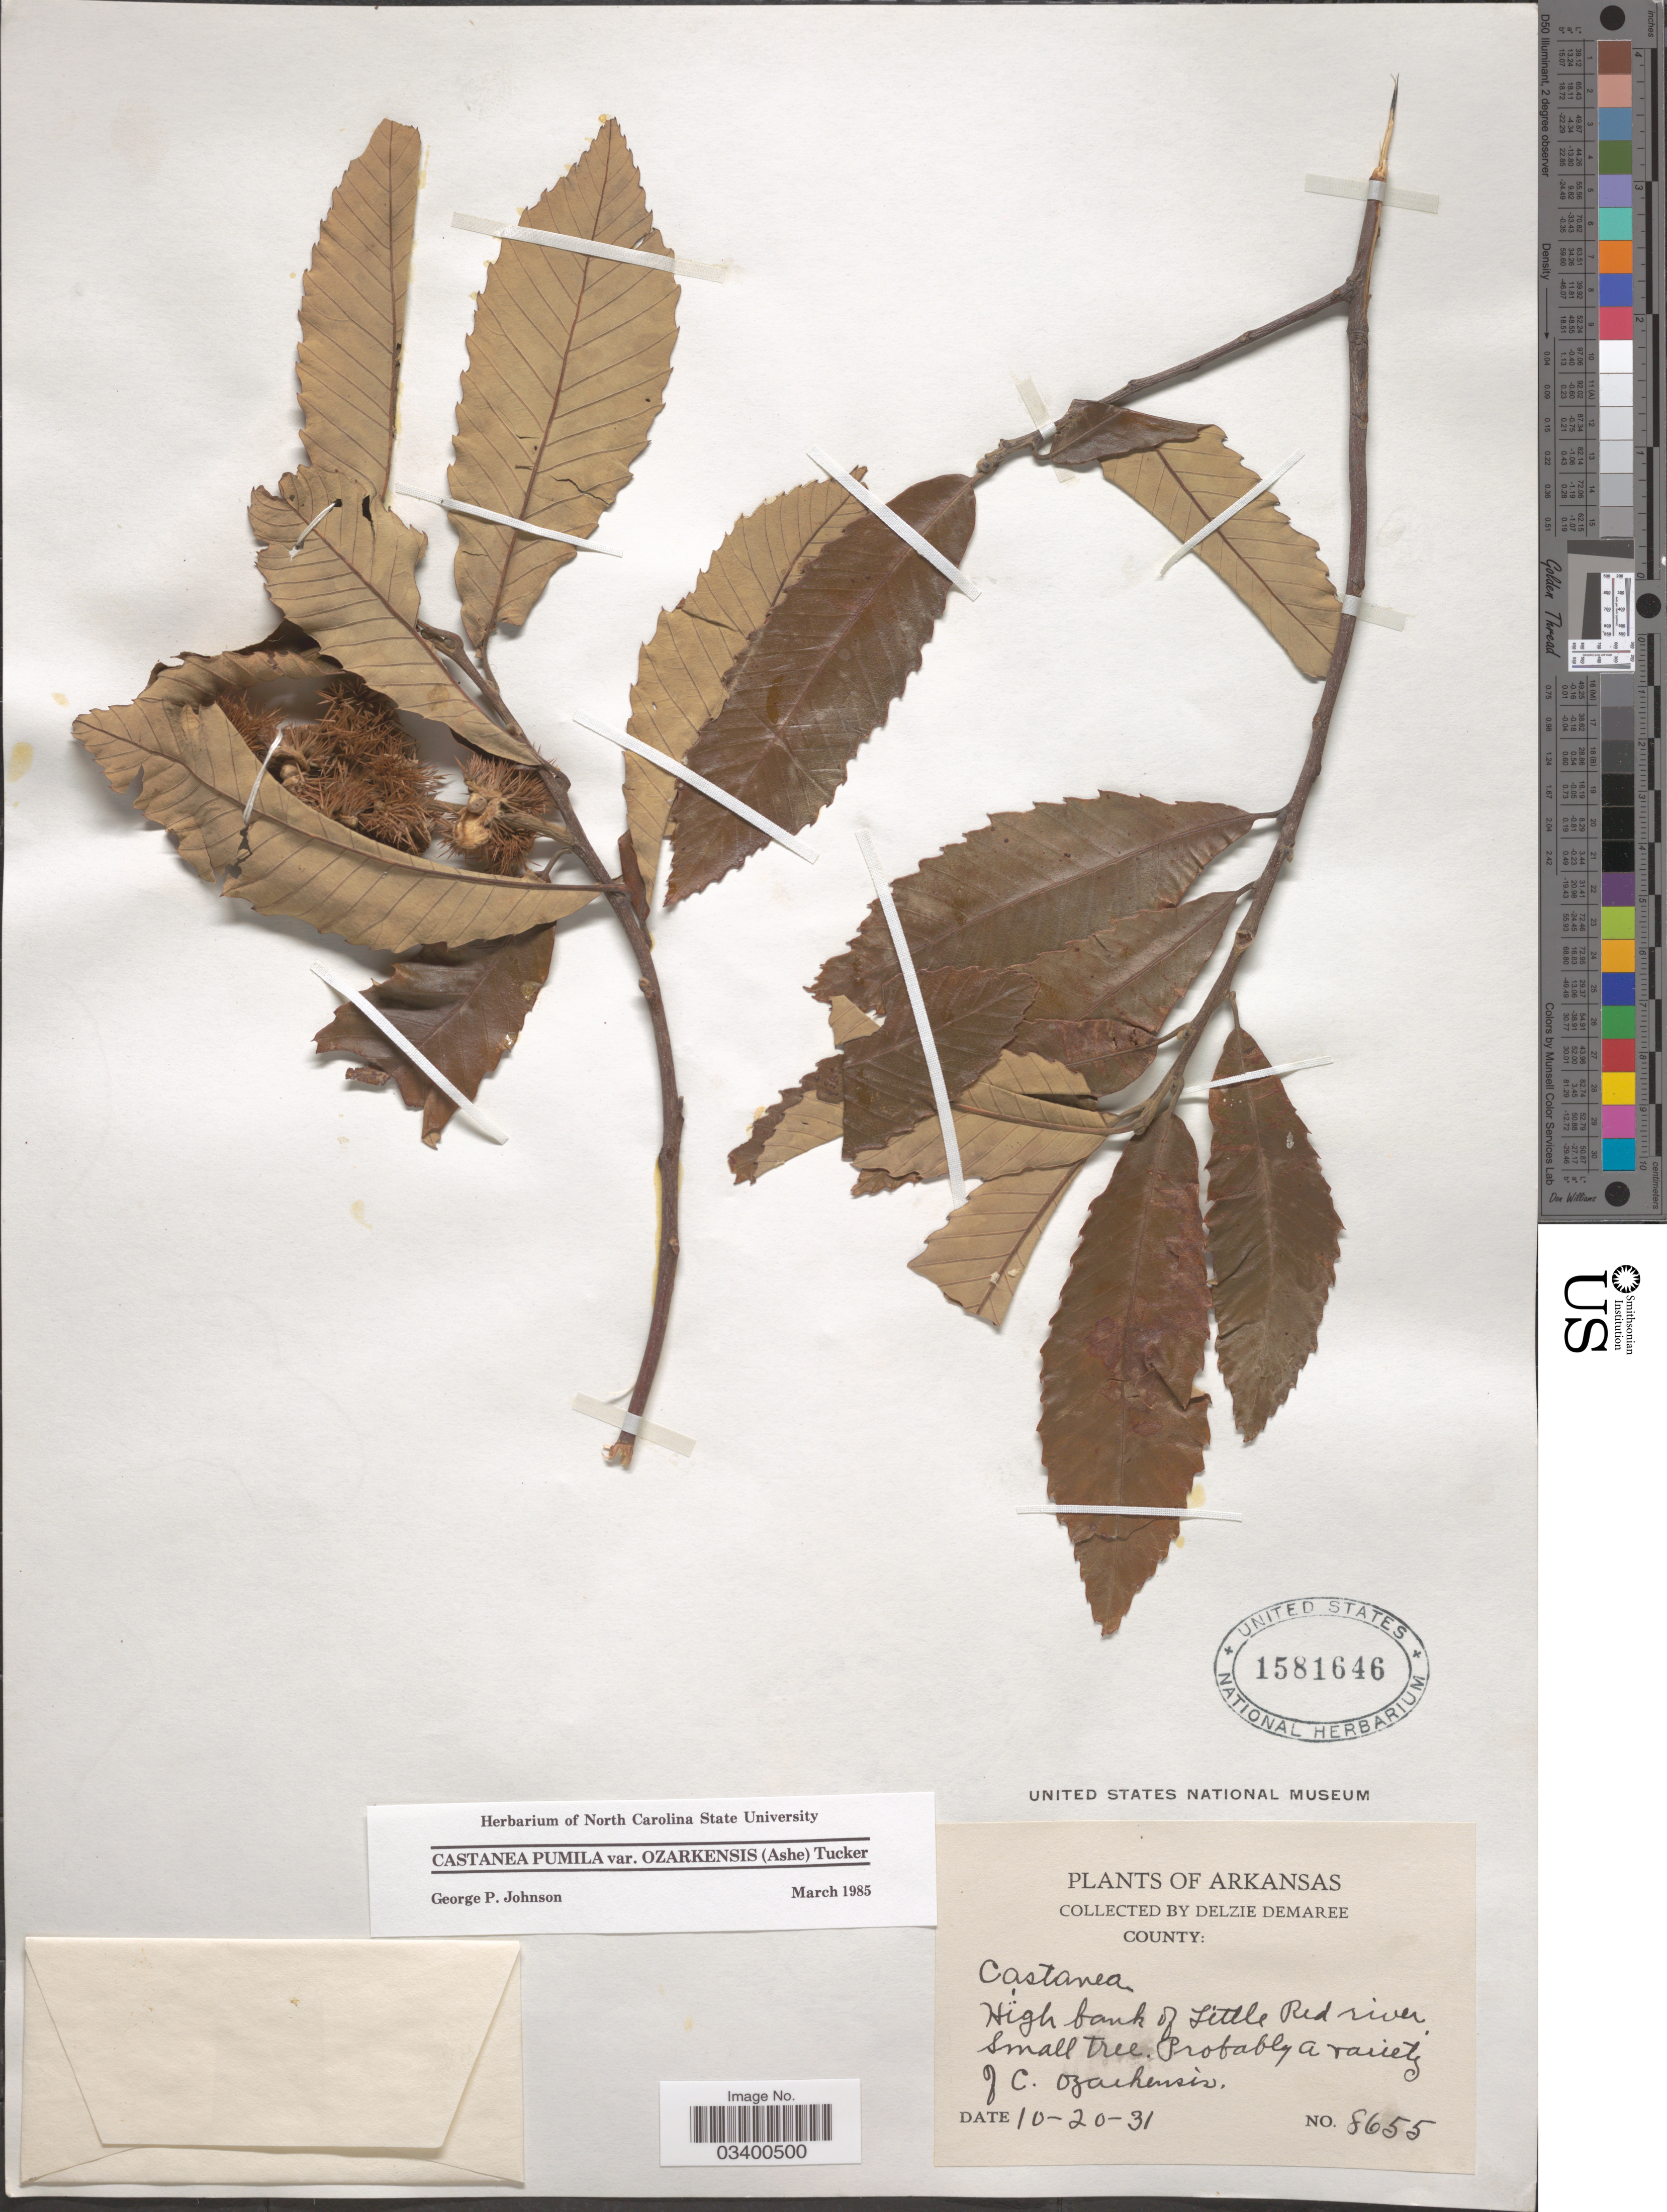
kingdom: Plantae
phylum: Tracheophyta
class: Magnoliopsida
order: Fagales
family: Fagaceae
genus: Castanea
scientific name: Castanea pumila var. ozarkensis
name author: (Ashe) Tucker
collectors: D. Demaree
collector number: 8655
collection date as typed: Transcribed d/m/y: 20/10/31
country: United States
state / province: Arkansas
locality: High bank of Little Red river.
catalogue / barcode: US 1581646